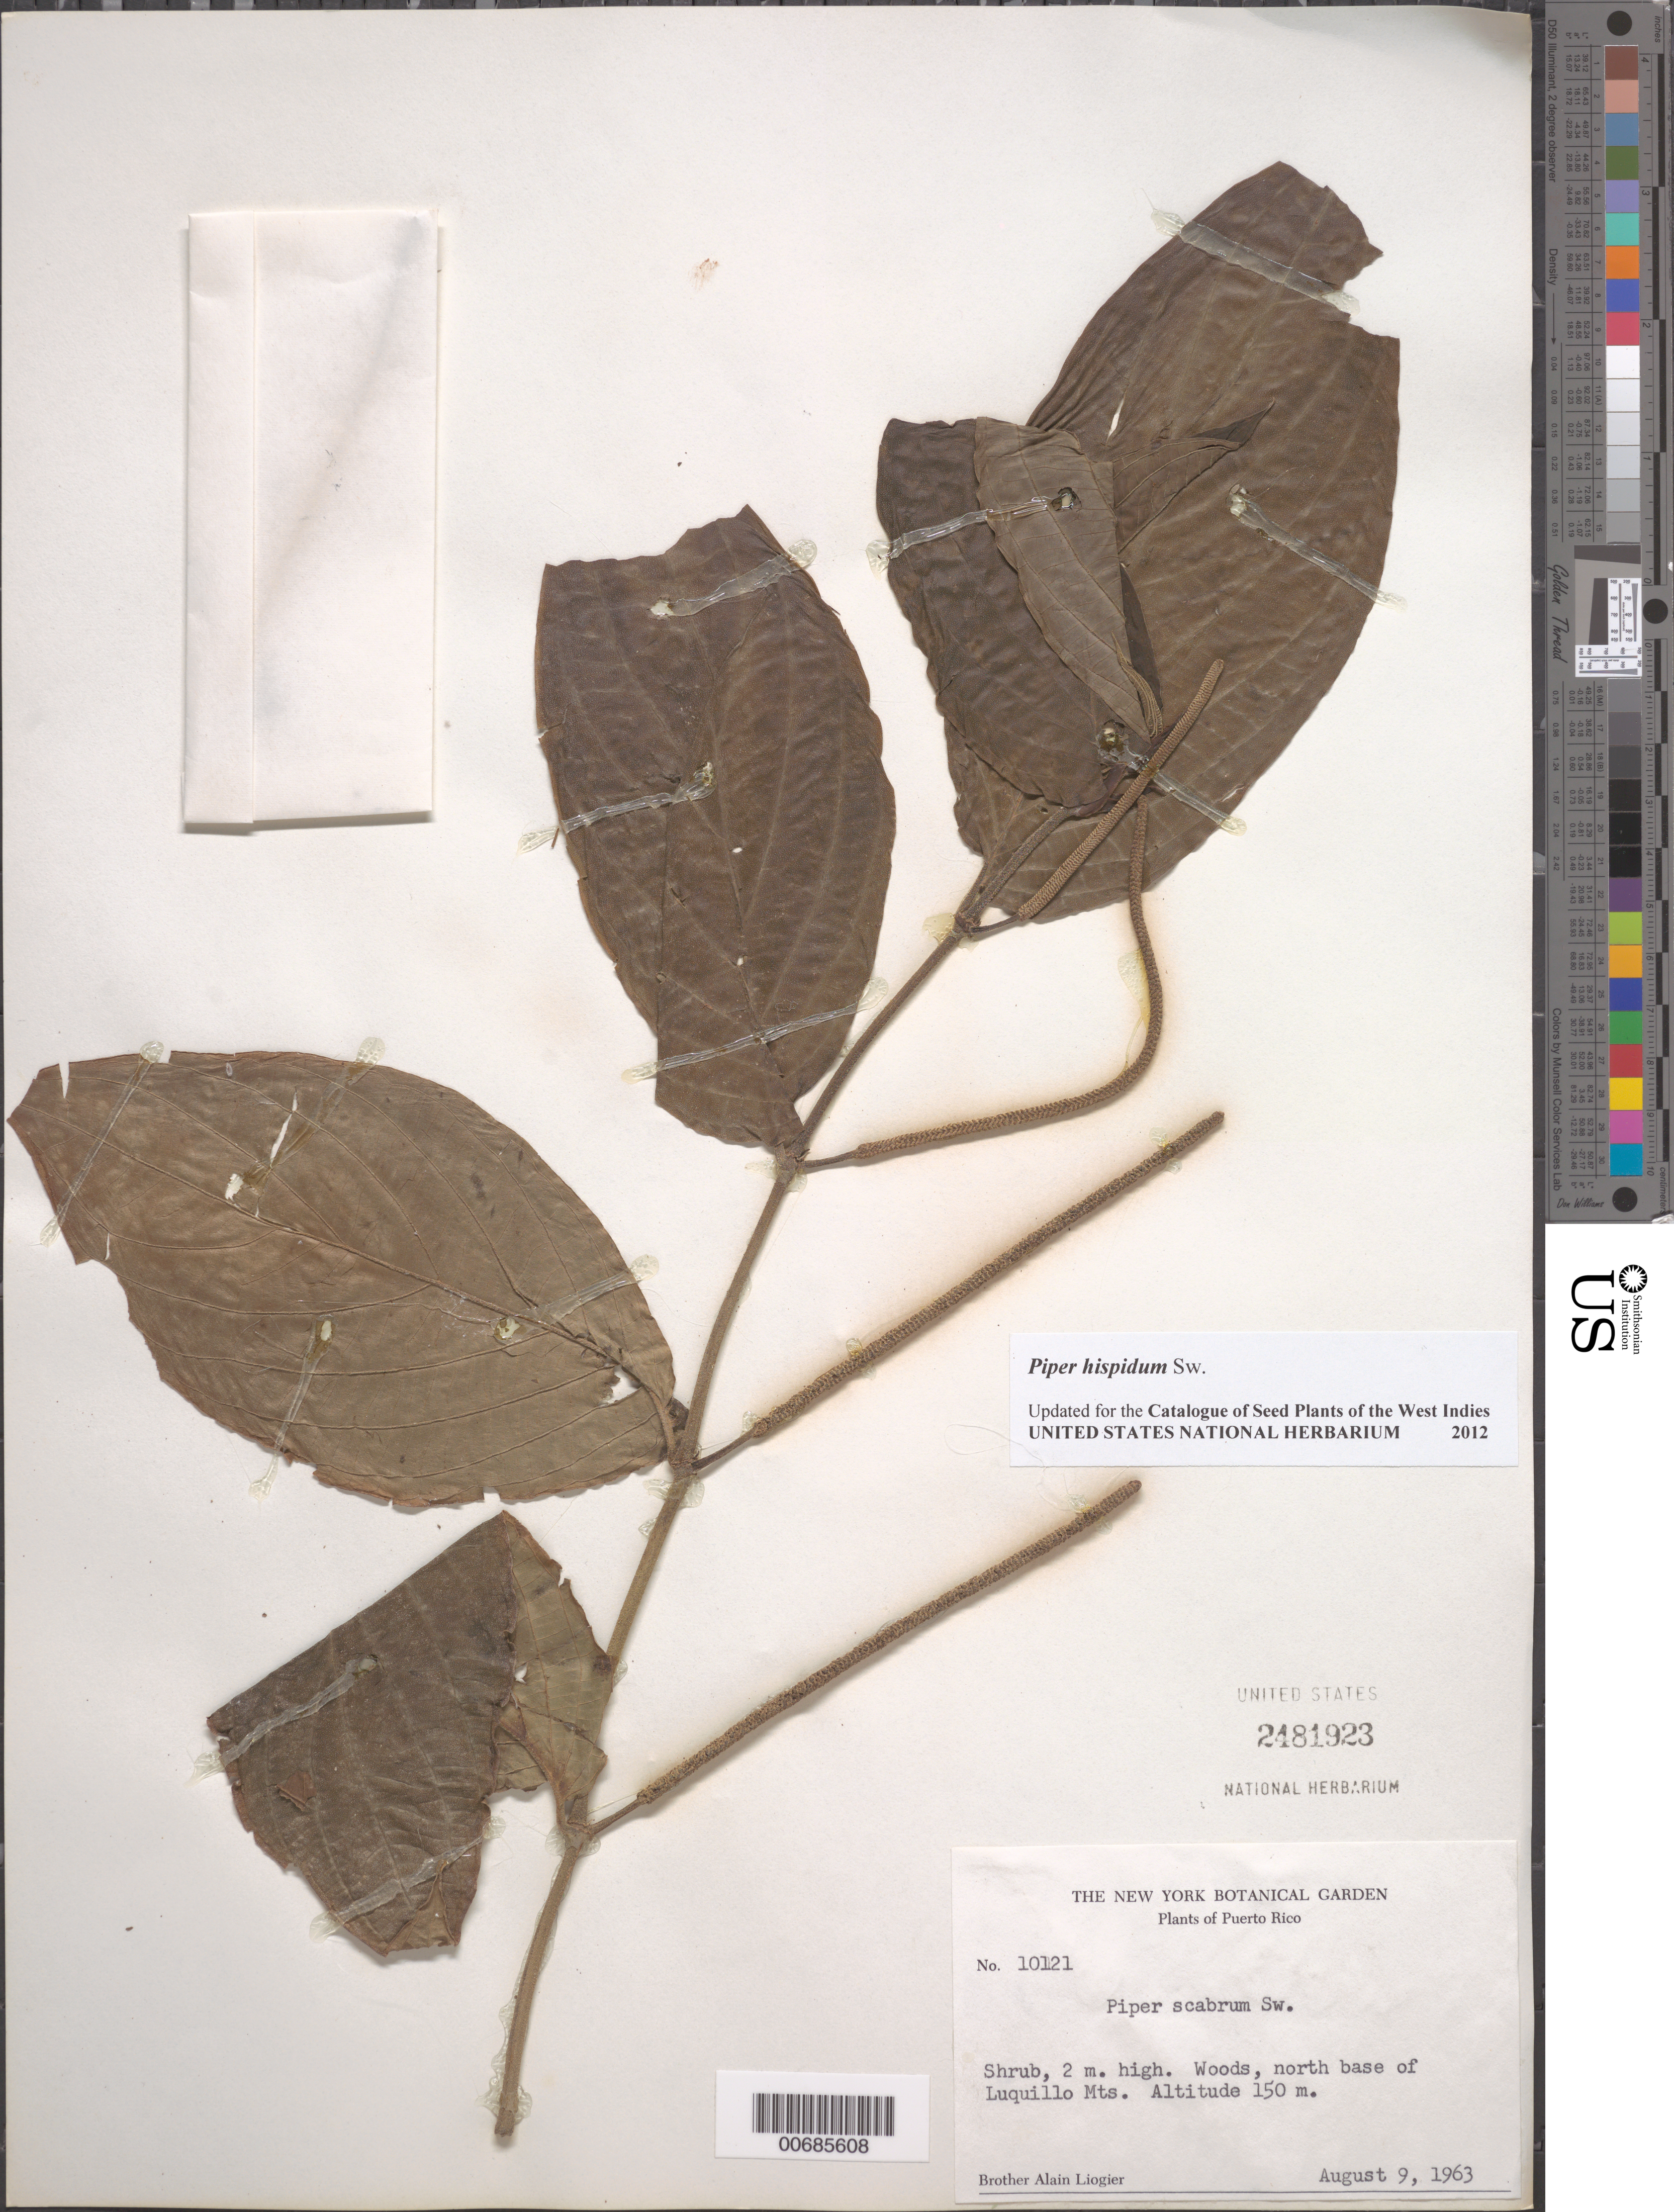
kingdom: Plantae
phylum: Tracheophyta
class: Magnoliopsida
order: Piperales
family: Piperaceae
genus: Piper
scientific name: Piper scabrum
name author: Sw.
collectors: A. H. Liogier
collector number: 10121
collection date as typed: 09 Aug 1963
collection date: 1963-08-09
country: Puerto Rico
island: Greater Antilles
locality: Woods, north base of Luquillo Mts.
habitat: Woods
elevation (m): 150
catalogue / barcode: US 2481923